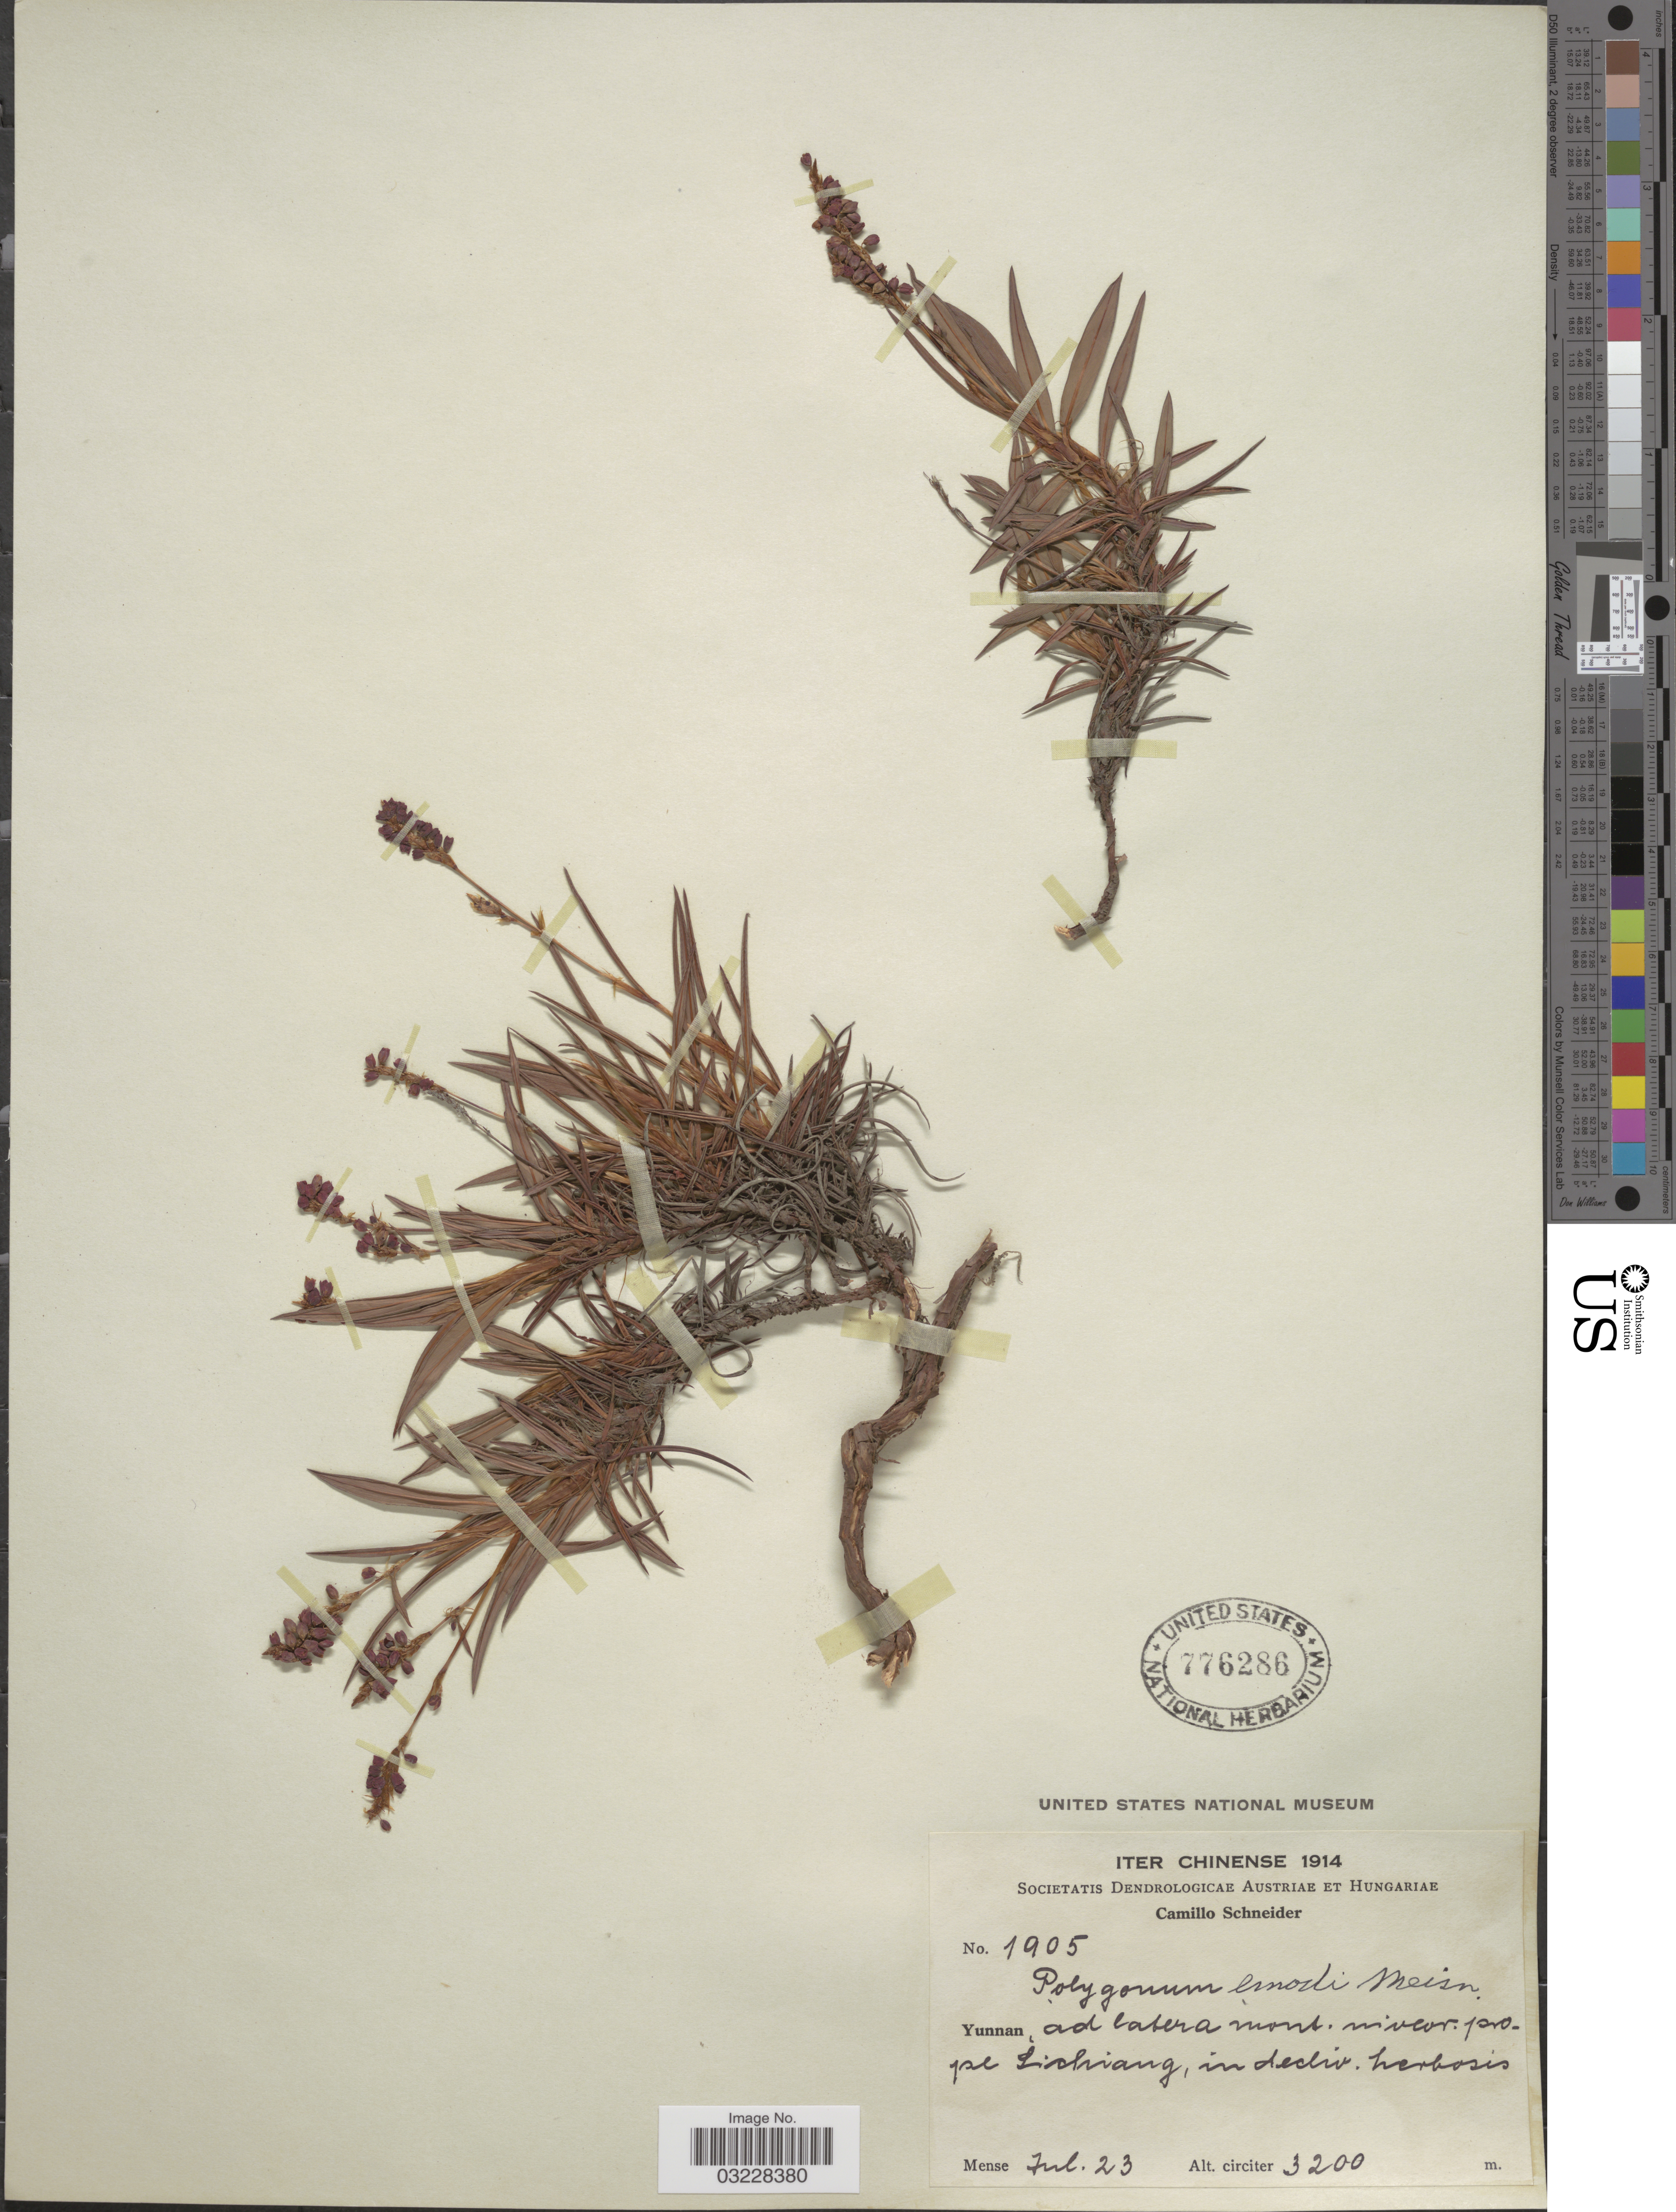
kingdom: Plantae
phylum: Tracheophyta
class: Magnoliopsida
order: Caryophyllales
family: Polygonaceae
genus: Bistorta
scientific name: Bistorta emodi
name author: (Meisn.) H. Hara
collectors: C. K. Schneider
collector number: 1905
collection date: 1914-07-23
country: China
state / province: Yunnan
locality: Yunnan, ad latera mont. niveor prope Lichiang, in decliv. herbosis.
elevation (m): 3200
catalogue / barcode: US 776286